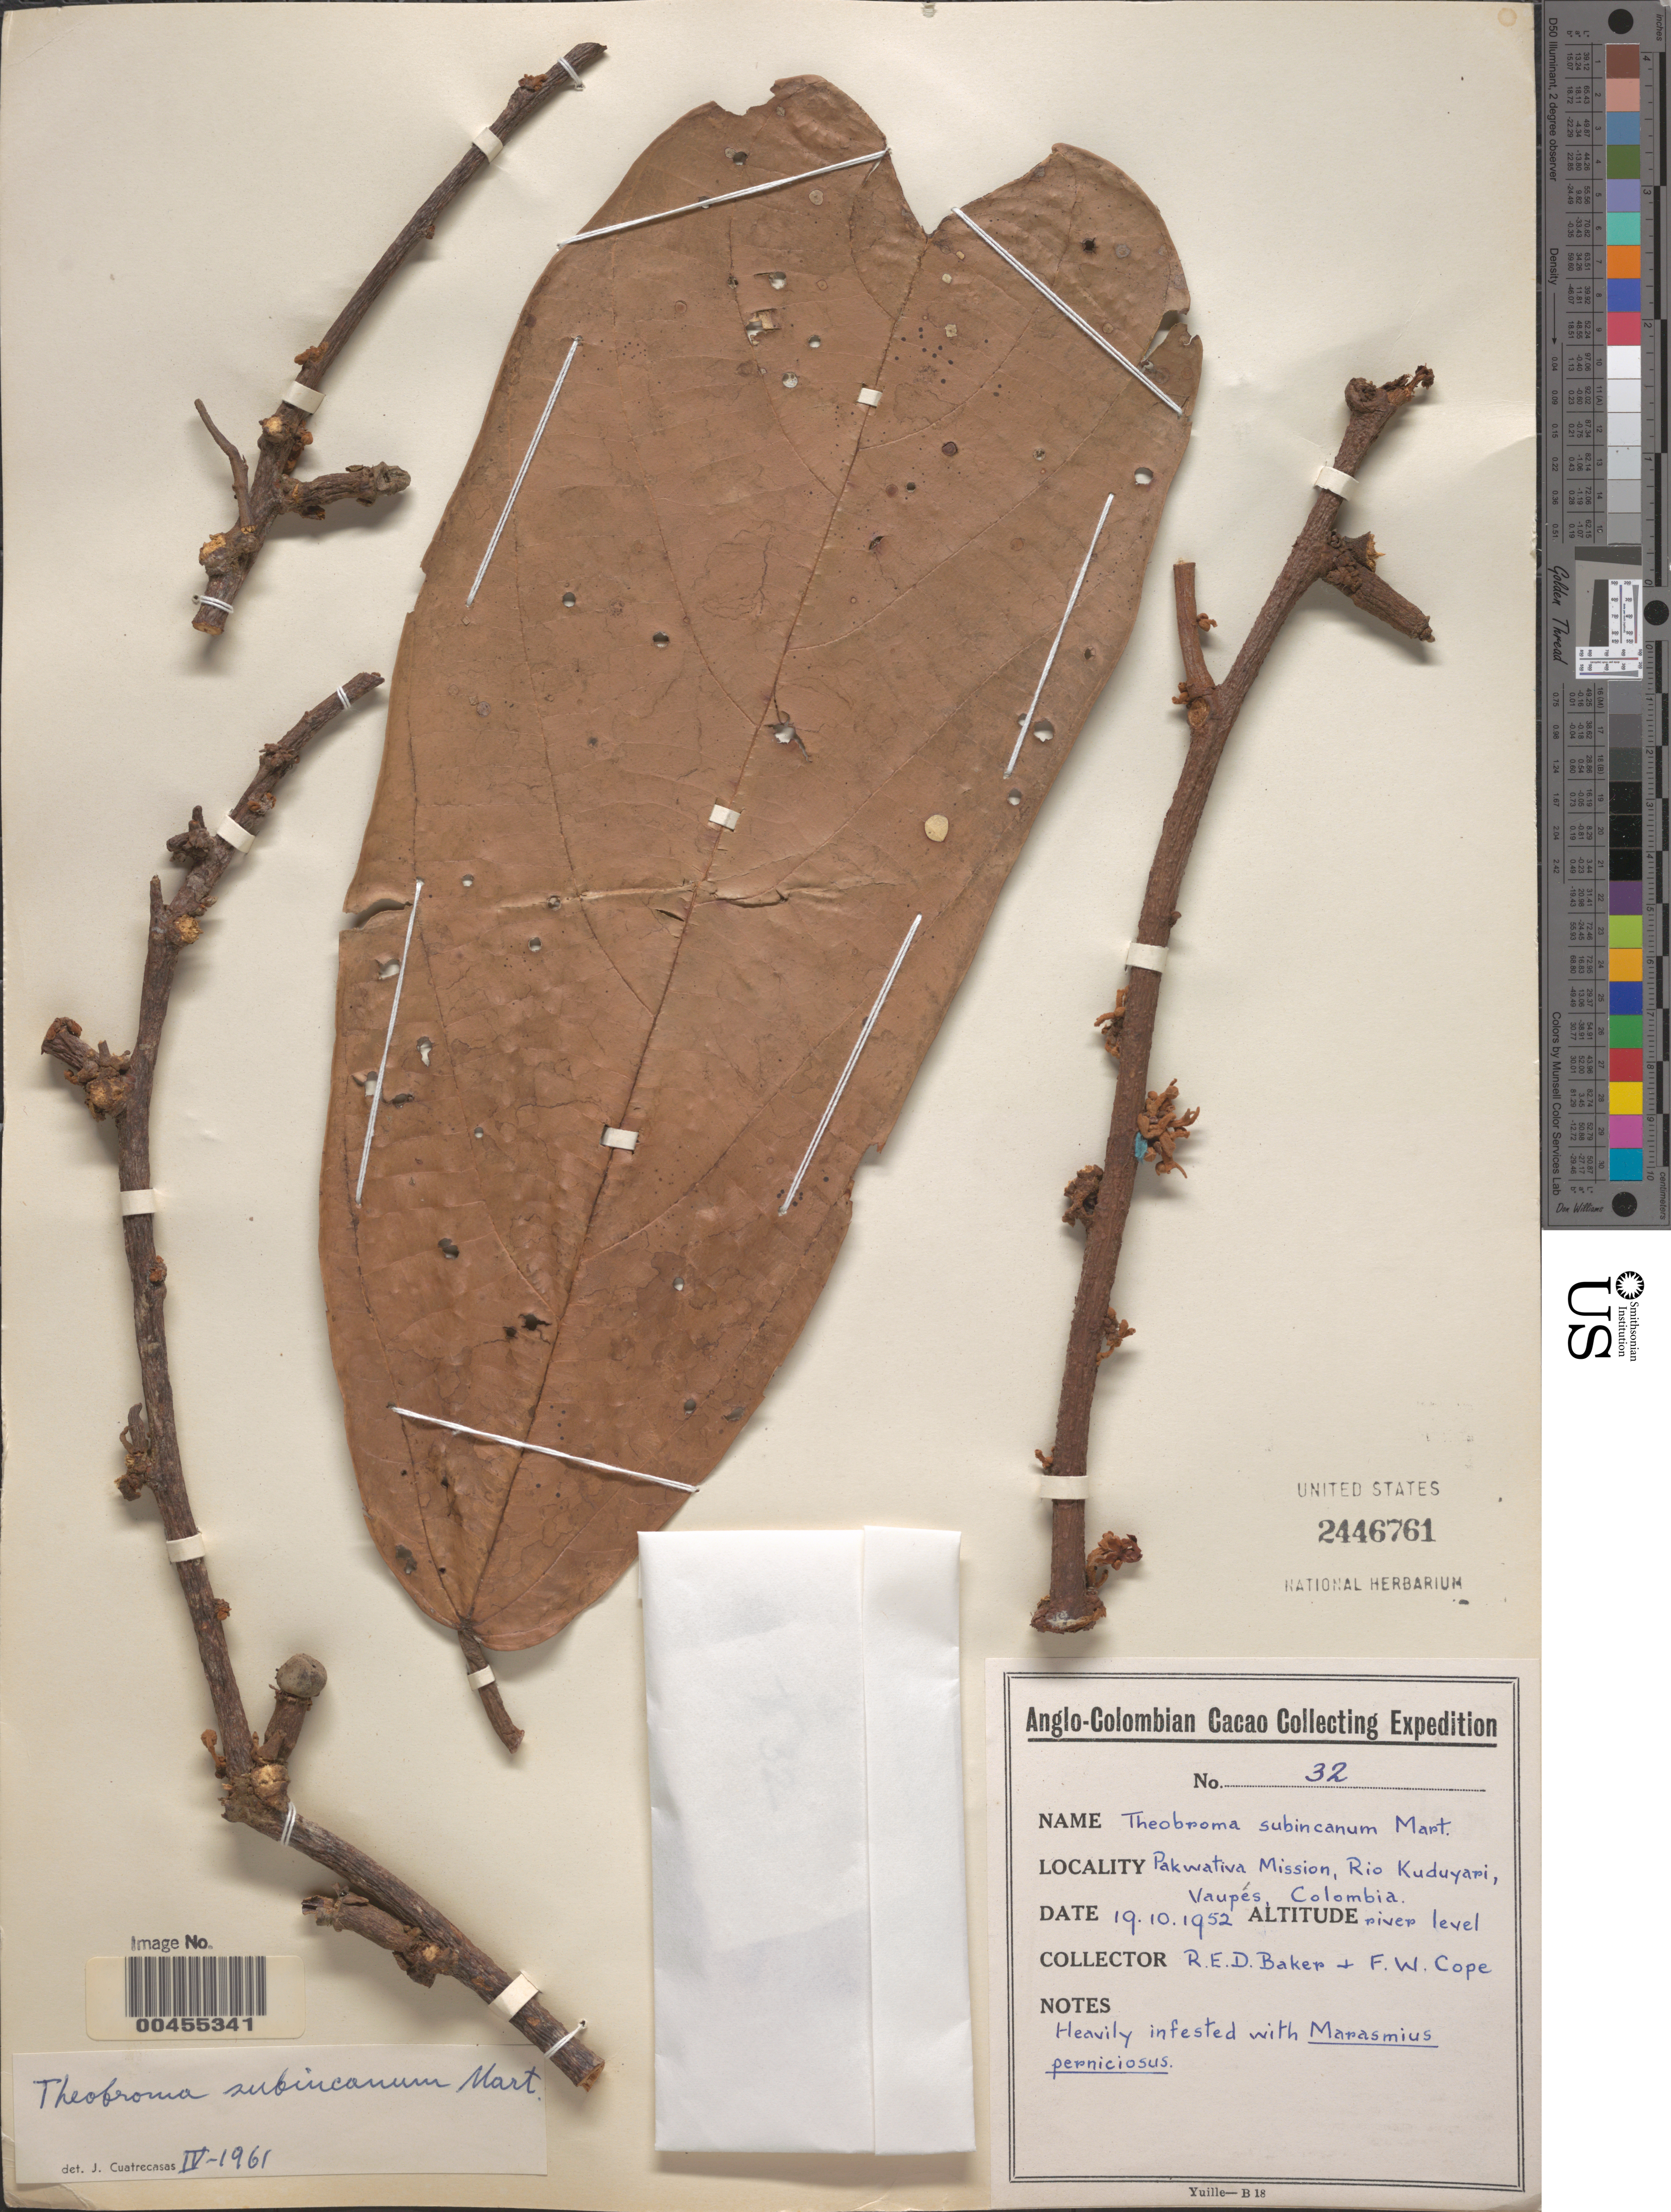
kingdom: Plantae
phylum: Tracheophyta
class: Magnoliopsida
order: Malvales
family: Malvaceae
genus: Theobroma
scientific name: Theobroma subincanum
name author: Mart.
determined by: Cuatrecasas, J.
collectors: R. E. D. Baker & F. Cope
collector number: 32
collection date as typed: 19 Oct 1952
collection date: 1952-10-19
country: Colombia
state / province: Vaupés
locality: Pakwativa Mission, Rio Kuduyari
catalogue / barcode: US 2446761